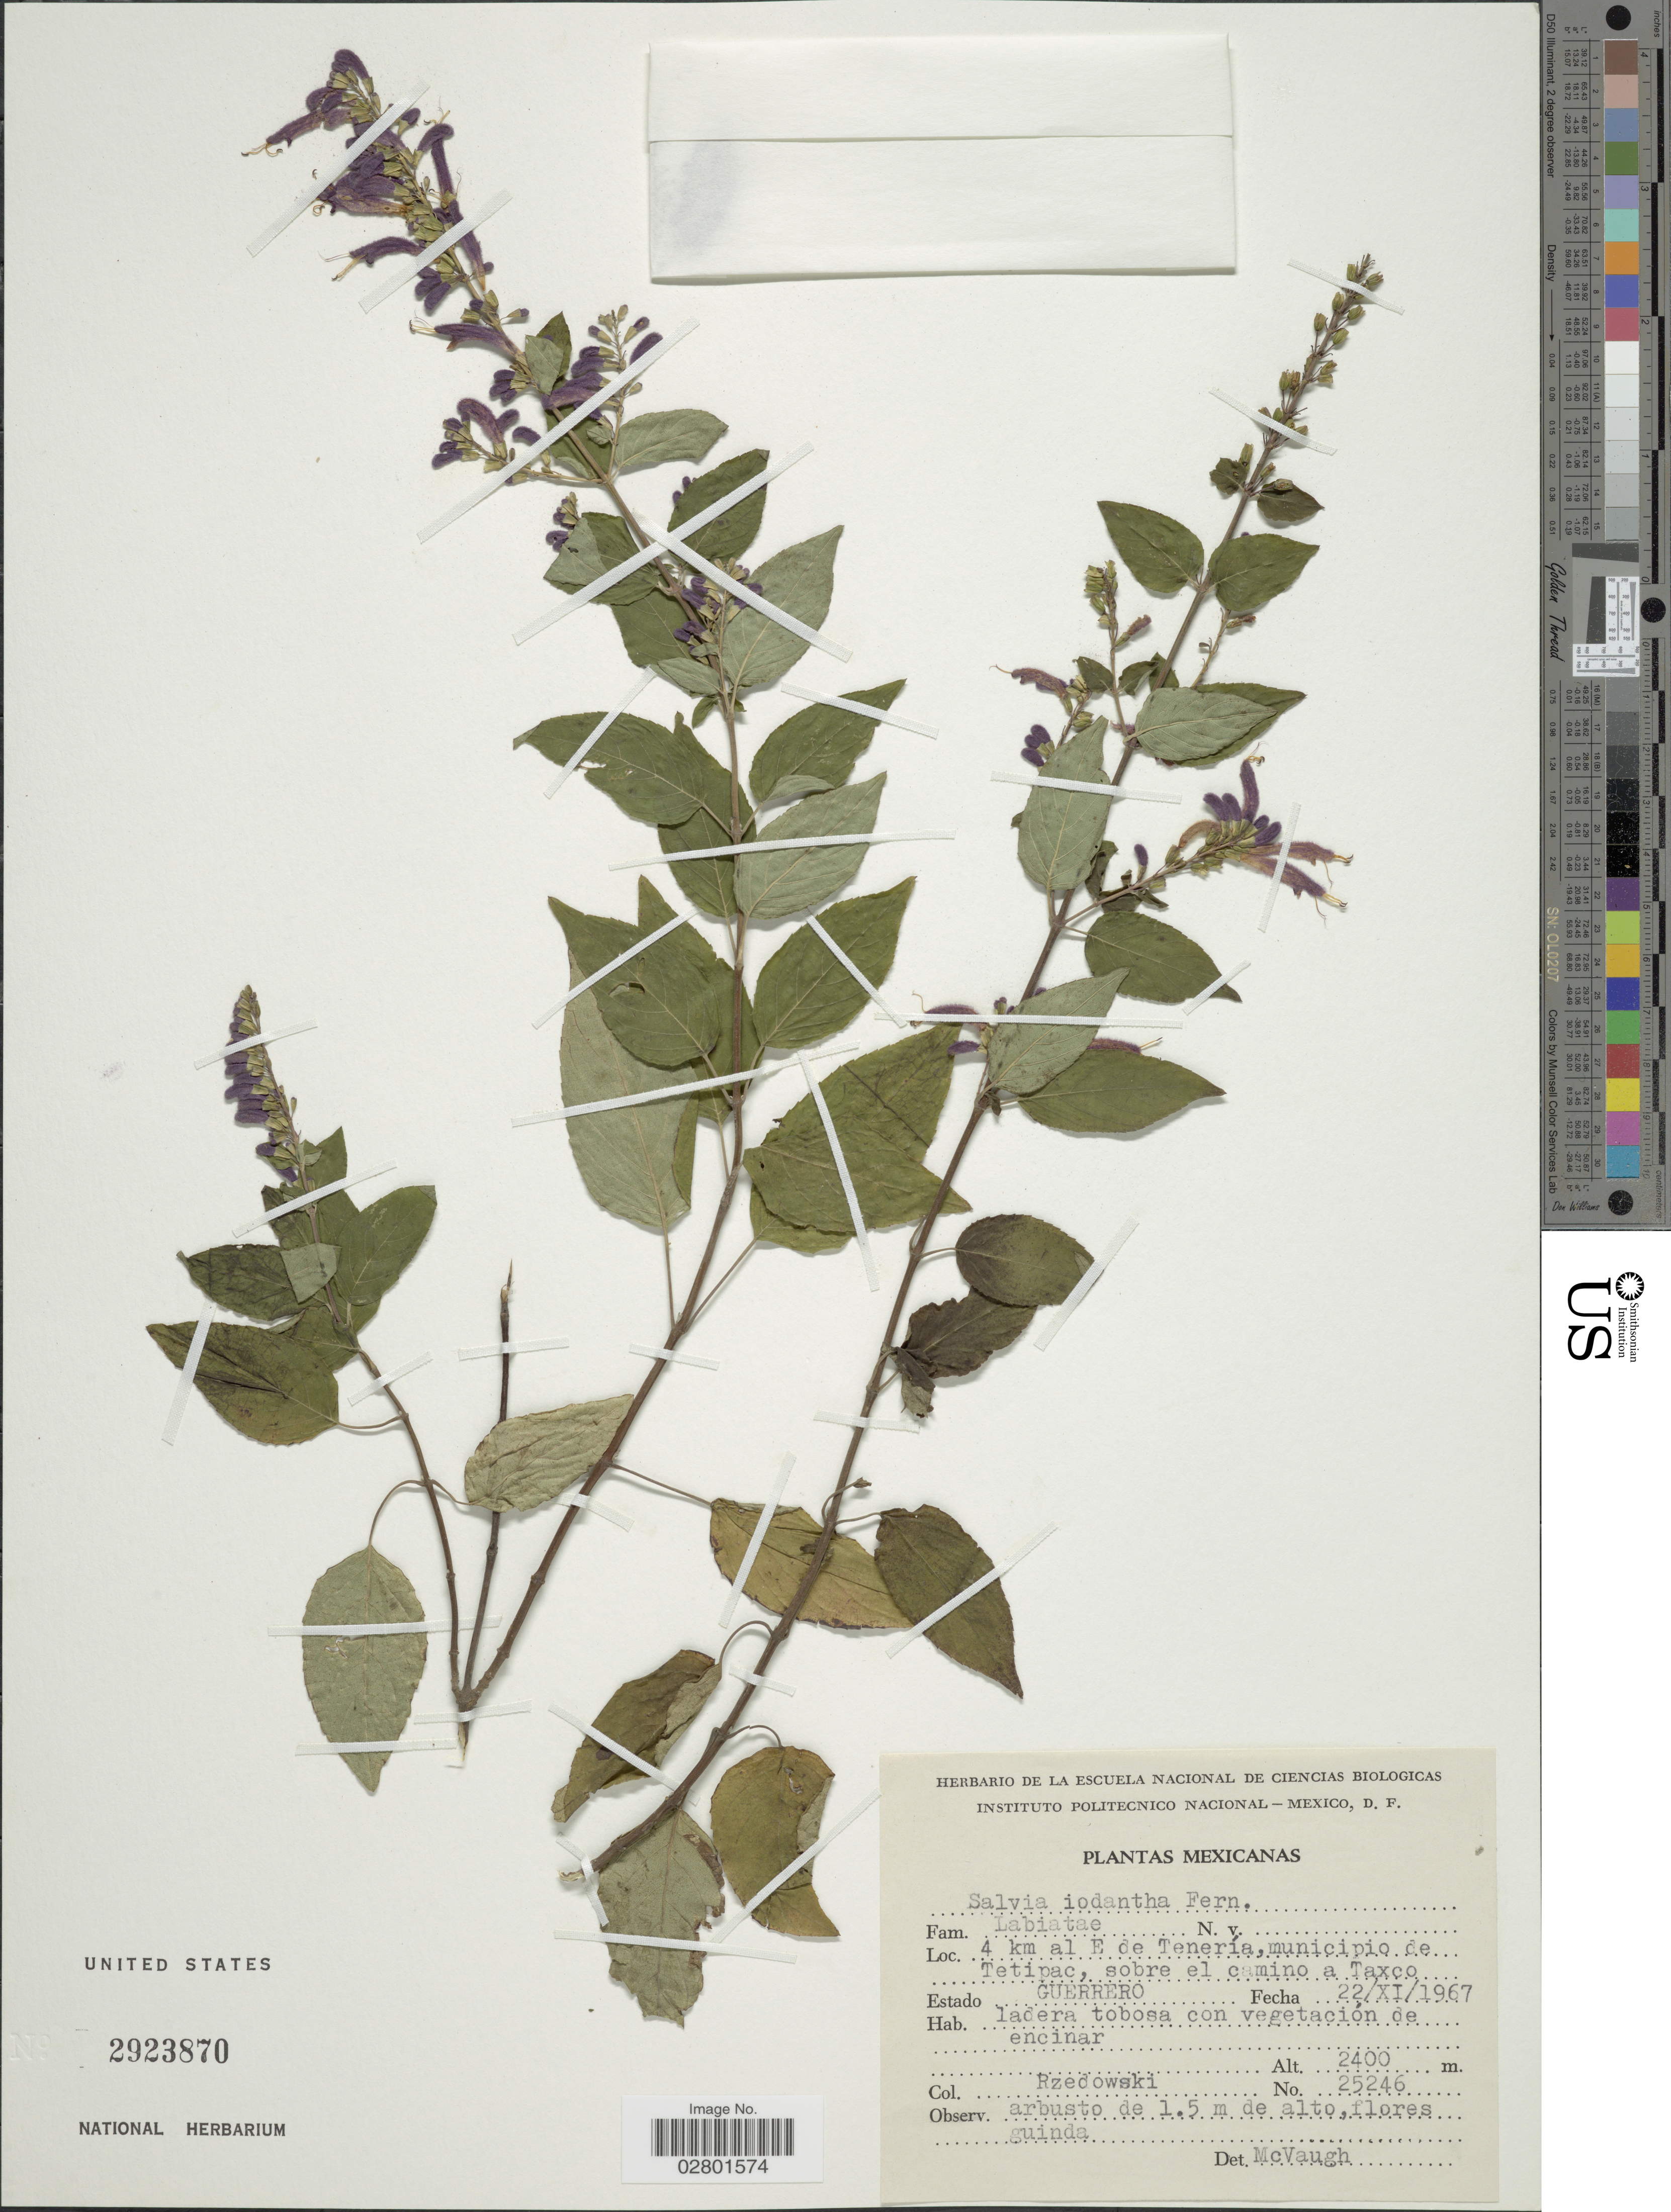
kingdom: Plantae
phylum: Tracheophyta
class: Magnoliopsida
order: Lamiales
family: Lamiaceae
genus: Salvia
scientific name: Salvia iodantha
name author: Fernald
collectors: Rzedowski, --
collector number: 25246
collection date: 1967-11-22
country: Mexico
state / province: Guerrero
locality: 4 km al E de Tenería, municipio de Tetipac, sobre el camino a Taxco.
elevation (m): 2400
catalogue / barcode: US 2923870